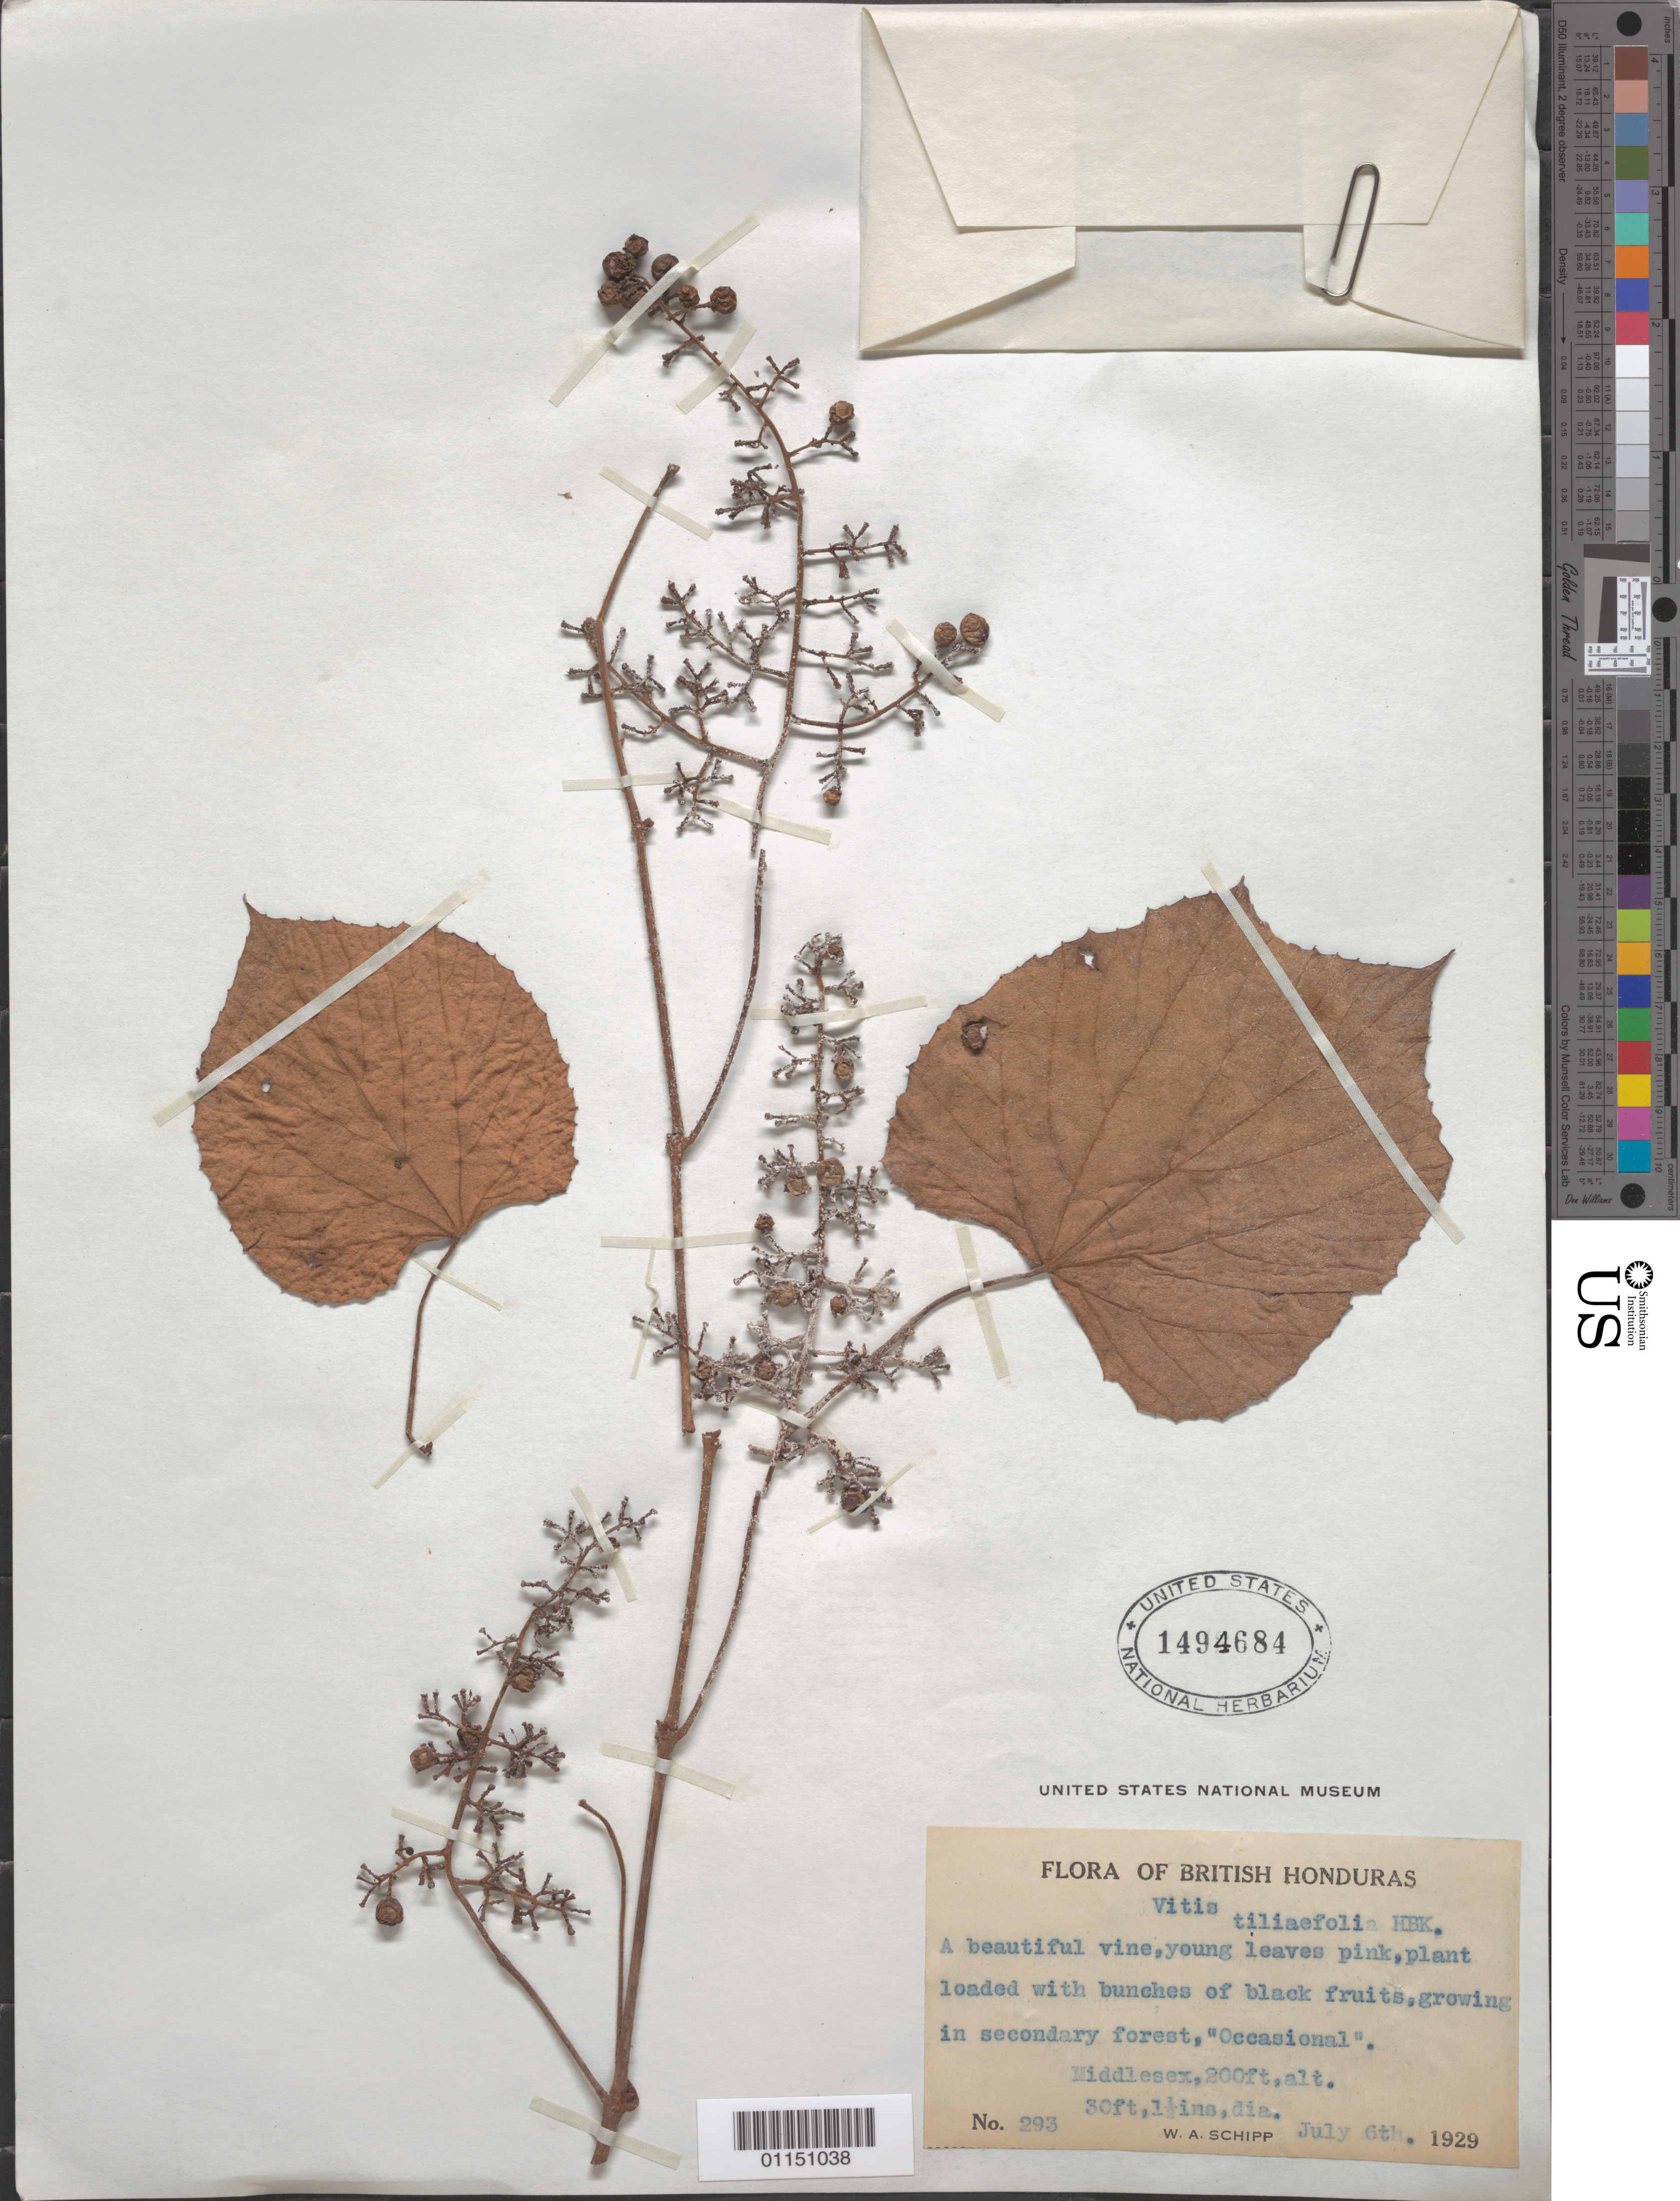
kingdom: Plantae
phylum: Tracheophyta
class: Magnoliopsida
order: Vitales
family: Vitaceae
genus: Vitis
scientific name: Vitis tiliaefolia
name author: Willd.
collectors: W. Schipp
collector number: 293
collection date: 1929-07-06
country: Honduras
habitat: A beautiful vine, growing in secondary forest. Occasional.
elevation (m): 61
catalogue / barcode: US 1494684